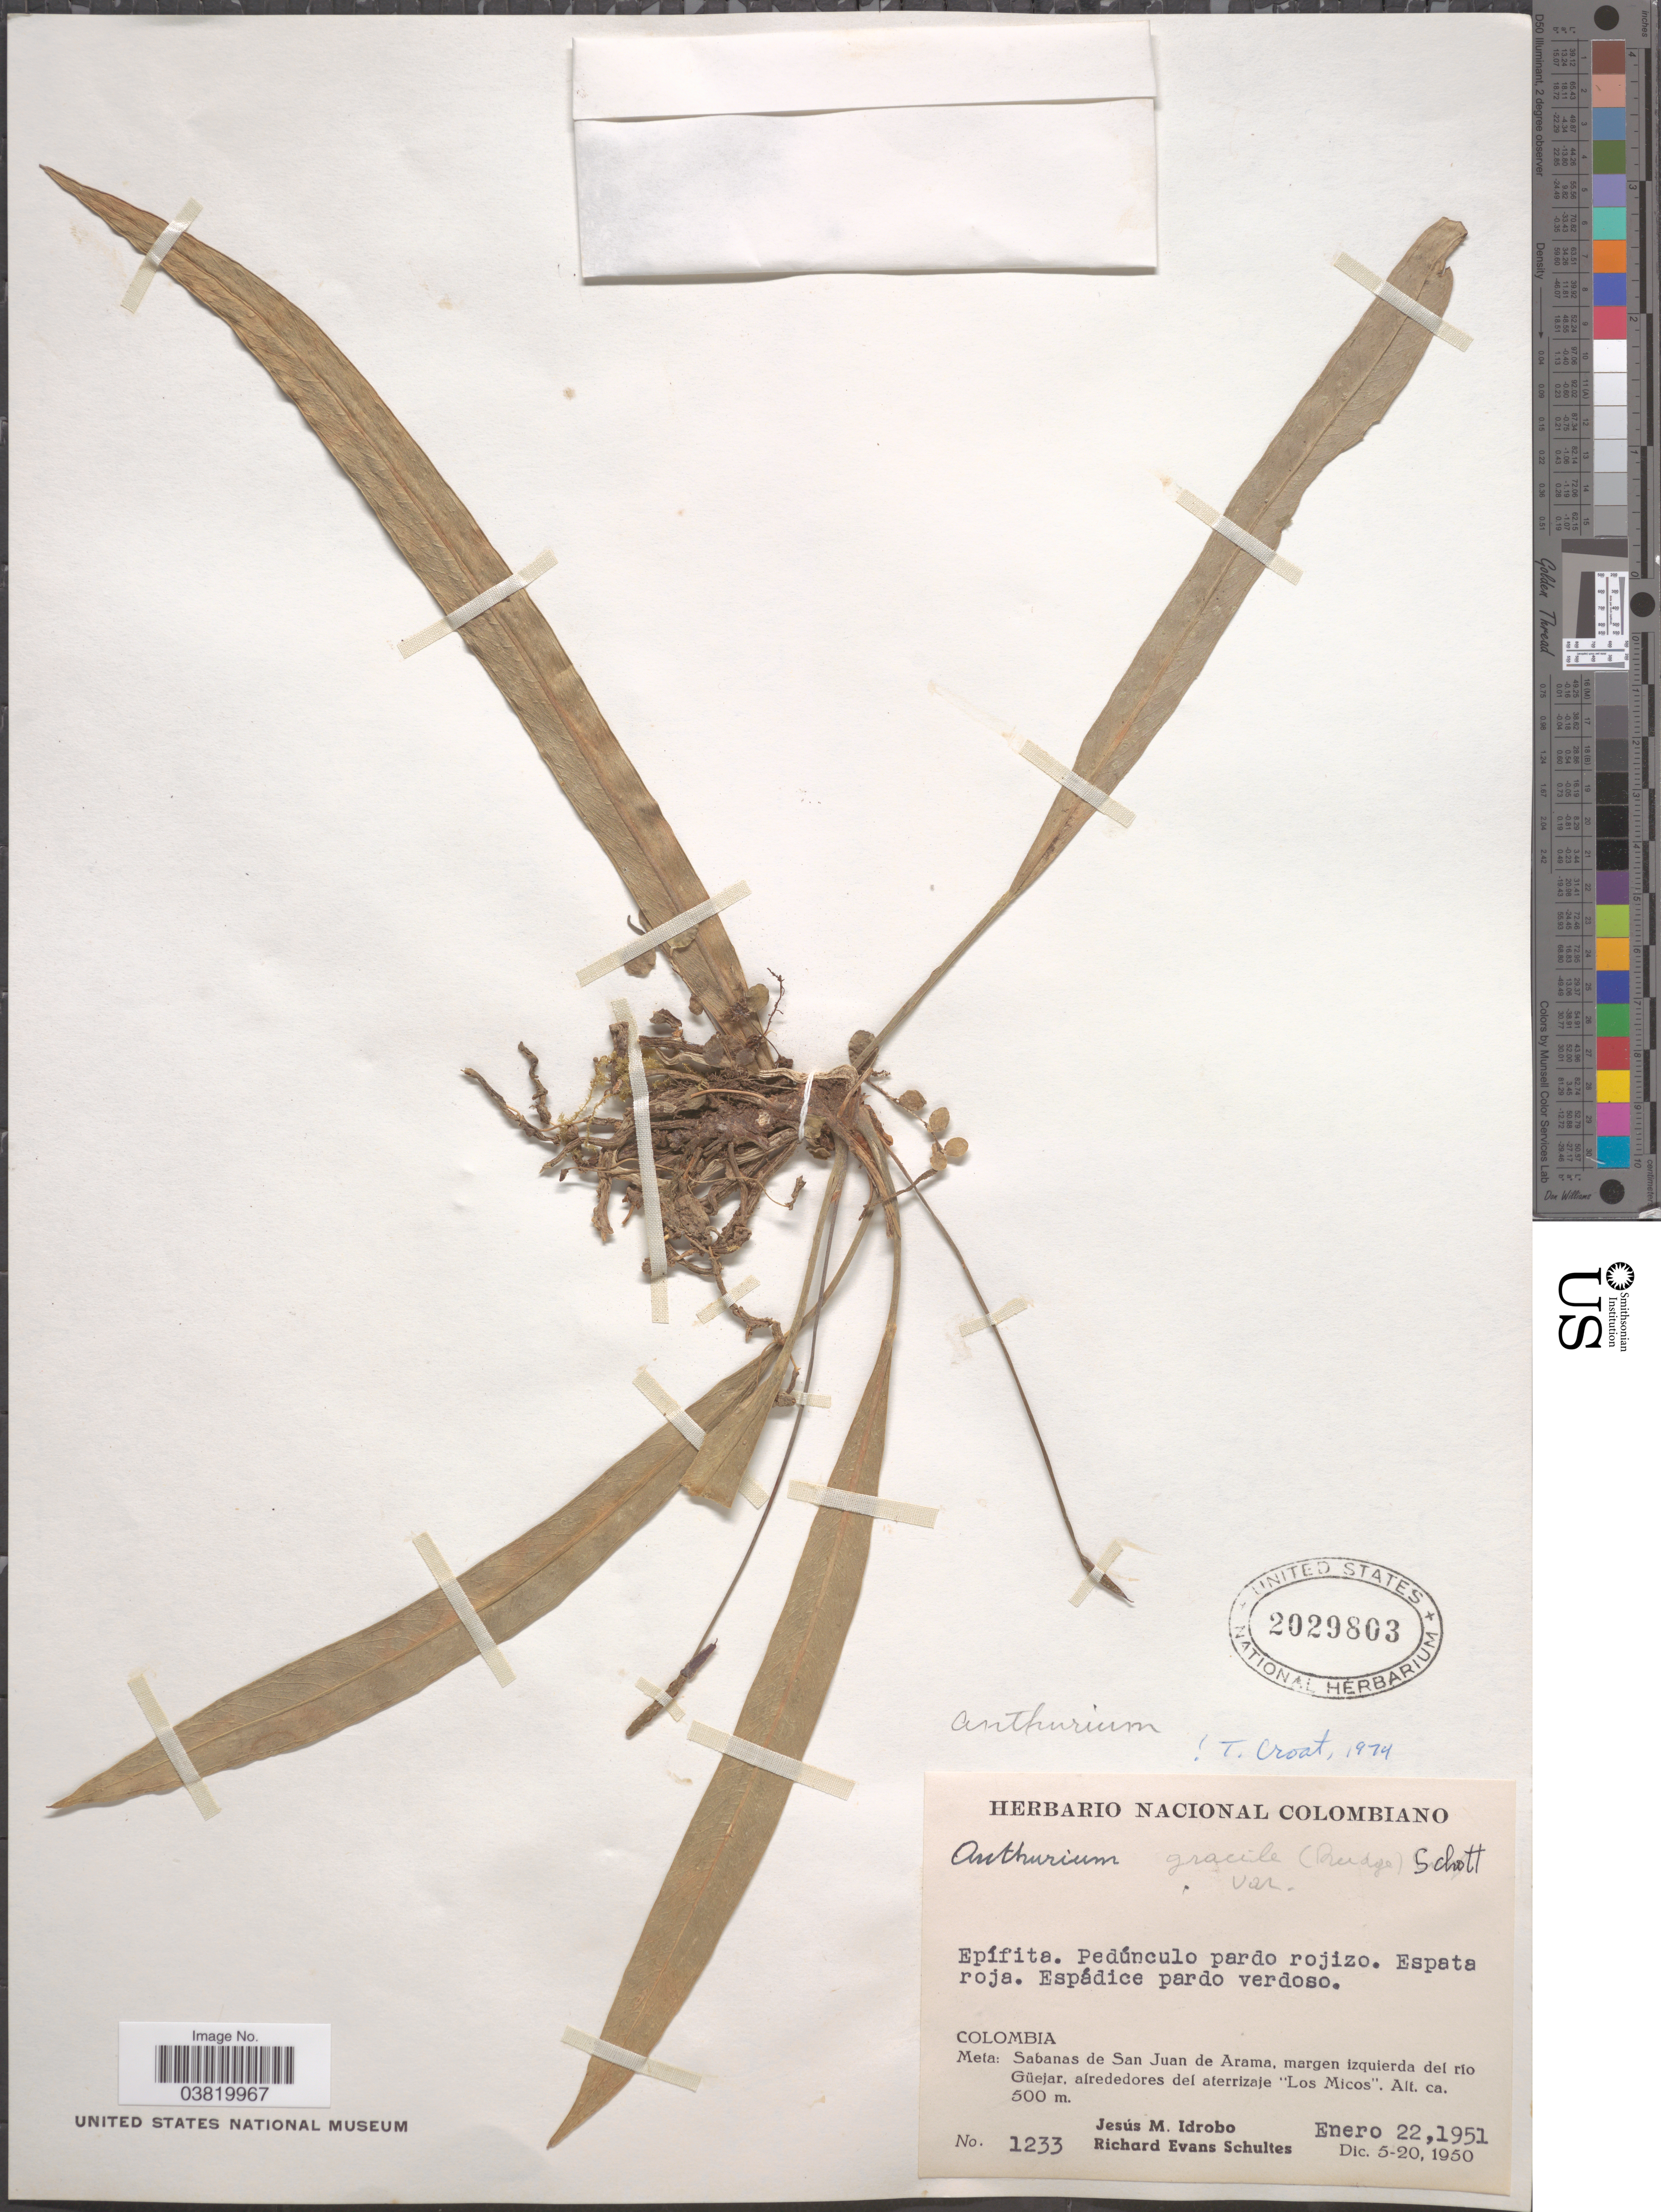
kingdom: Plantae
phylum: Tracheophyta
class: Liliopsida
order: Alismatales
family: Araceae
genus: Anthurium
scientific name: Anthurium gracile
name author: (Rudge) Schott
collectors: J. M. Idrobo & R. E. Schultes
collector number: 1233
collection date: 1951-01-22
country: Colombia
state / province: Meta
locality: Sabanas de San Juan de Arama, margen izquierda del río Güejar, alrededores del aterrizaje "Los Micos".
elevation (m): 500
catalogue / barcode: US 2029803